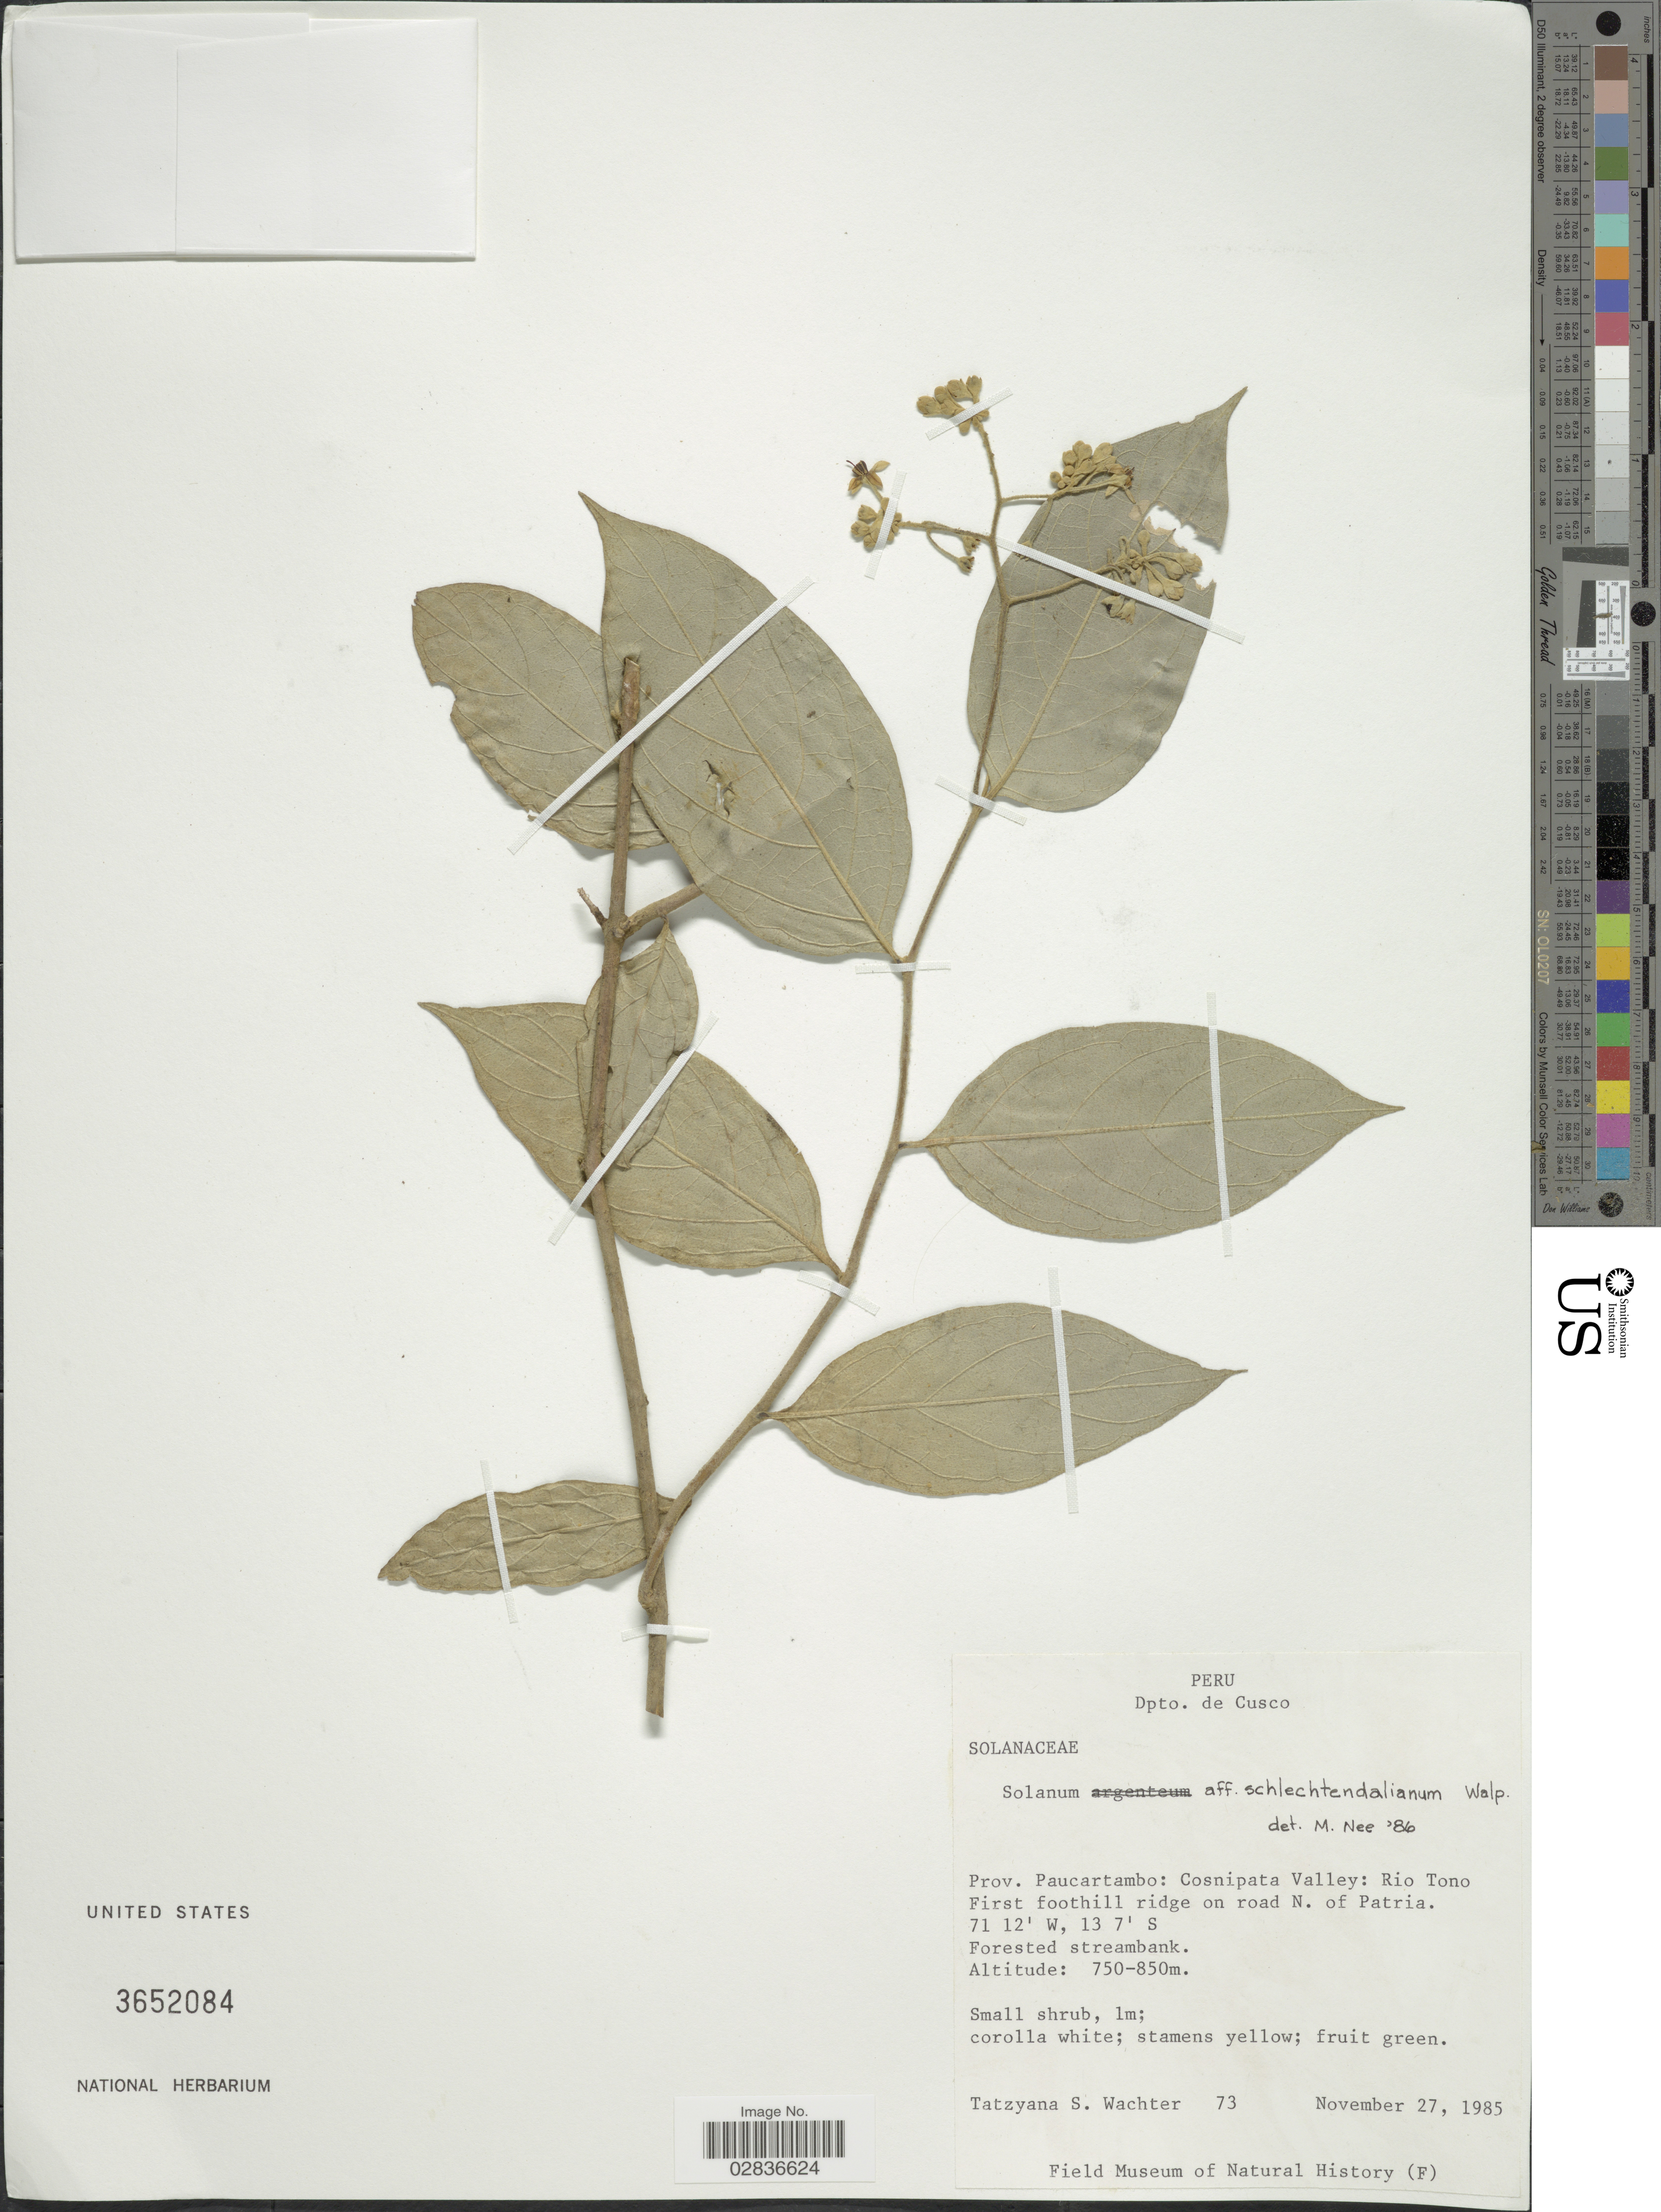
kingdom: Plantae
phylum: Tracheophyta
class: Magnoliopsida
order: Solanales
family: Solanaceae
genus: Solanum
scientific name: Solanum schlechtendalianum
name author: Walp.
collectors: T. Wachter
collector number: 73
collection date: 1985-11-27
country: Peru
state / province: Cusco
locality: Dpto. de Cusco. Prov. Paucartambo: Cosnipata Valley: Rio Tono First foothill ridge on road N. of Patria.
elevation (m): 750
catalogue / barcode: US 3652084